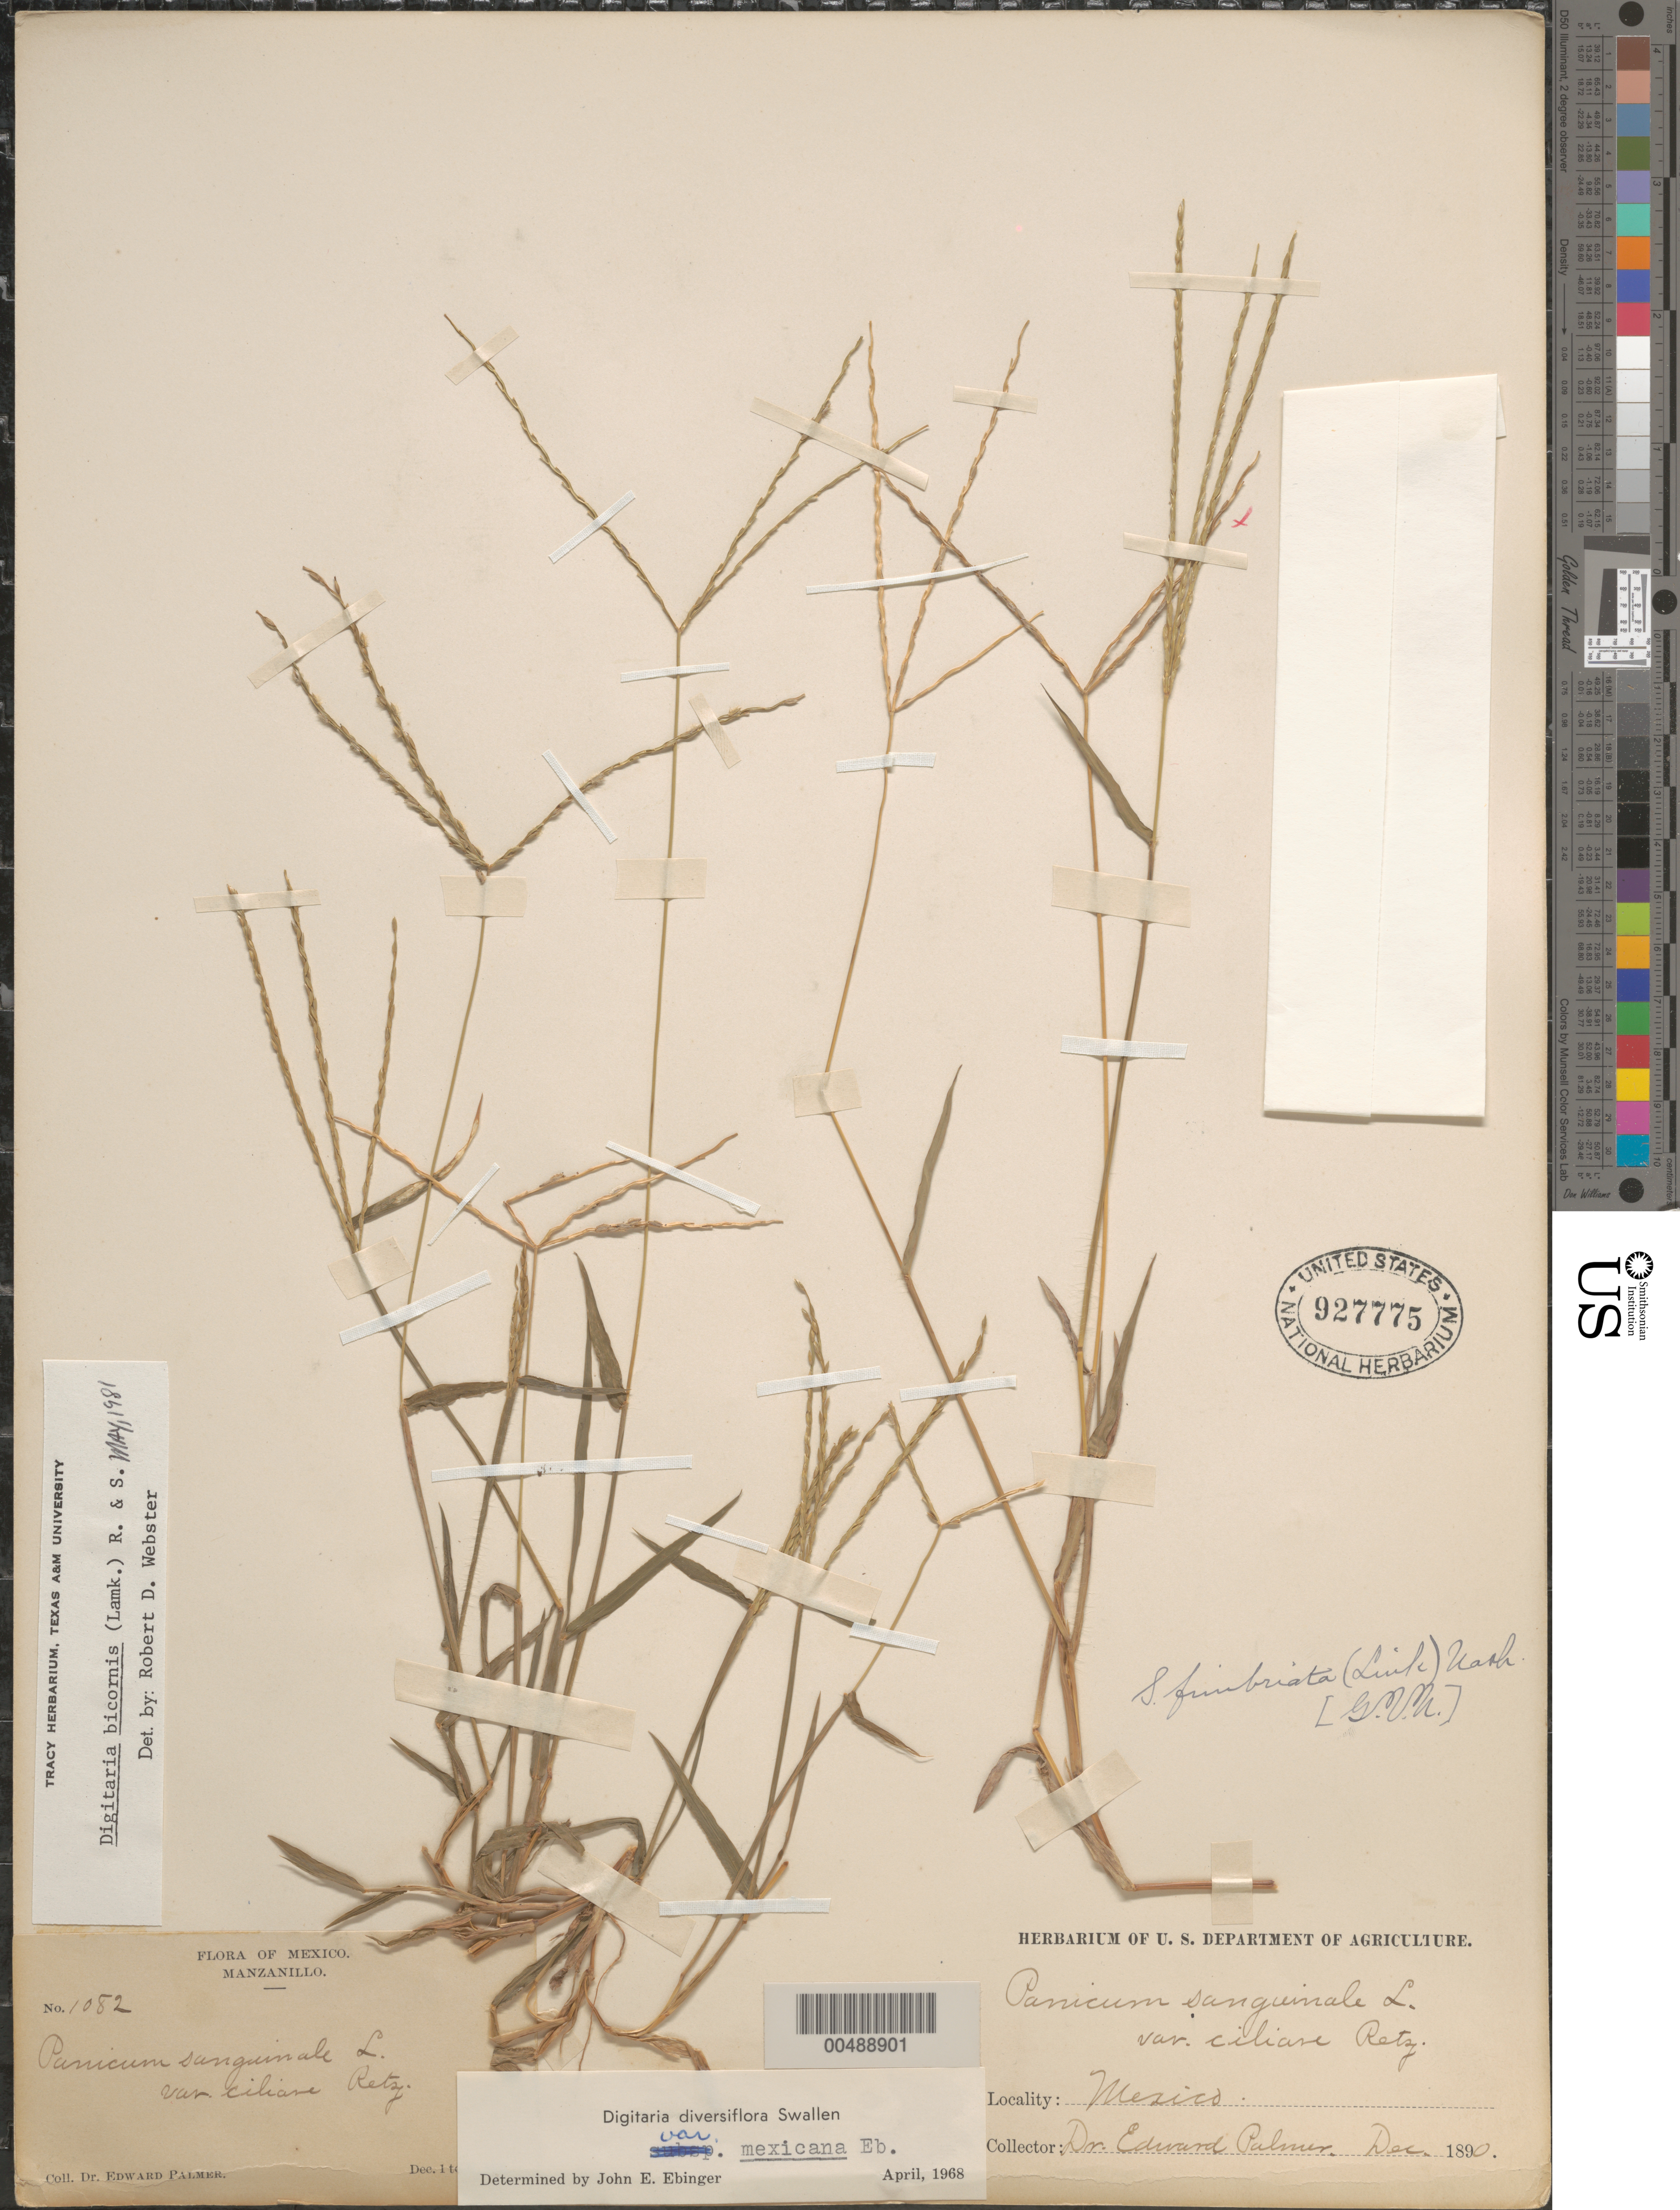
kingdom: Plantae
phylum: Tracheophyta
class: Liliopsida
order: Poales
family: Poaceae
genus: Digitaria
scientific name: Digitaria bicornis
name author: (Lam.) Roem. & Schult.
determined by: Webster, Robert D.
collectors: E. Palmer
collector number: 1082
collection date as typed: Dec 1890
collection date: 1890-12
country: Mexico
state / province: Colima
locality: Manzanillo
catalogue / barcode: US 927775